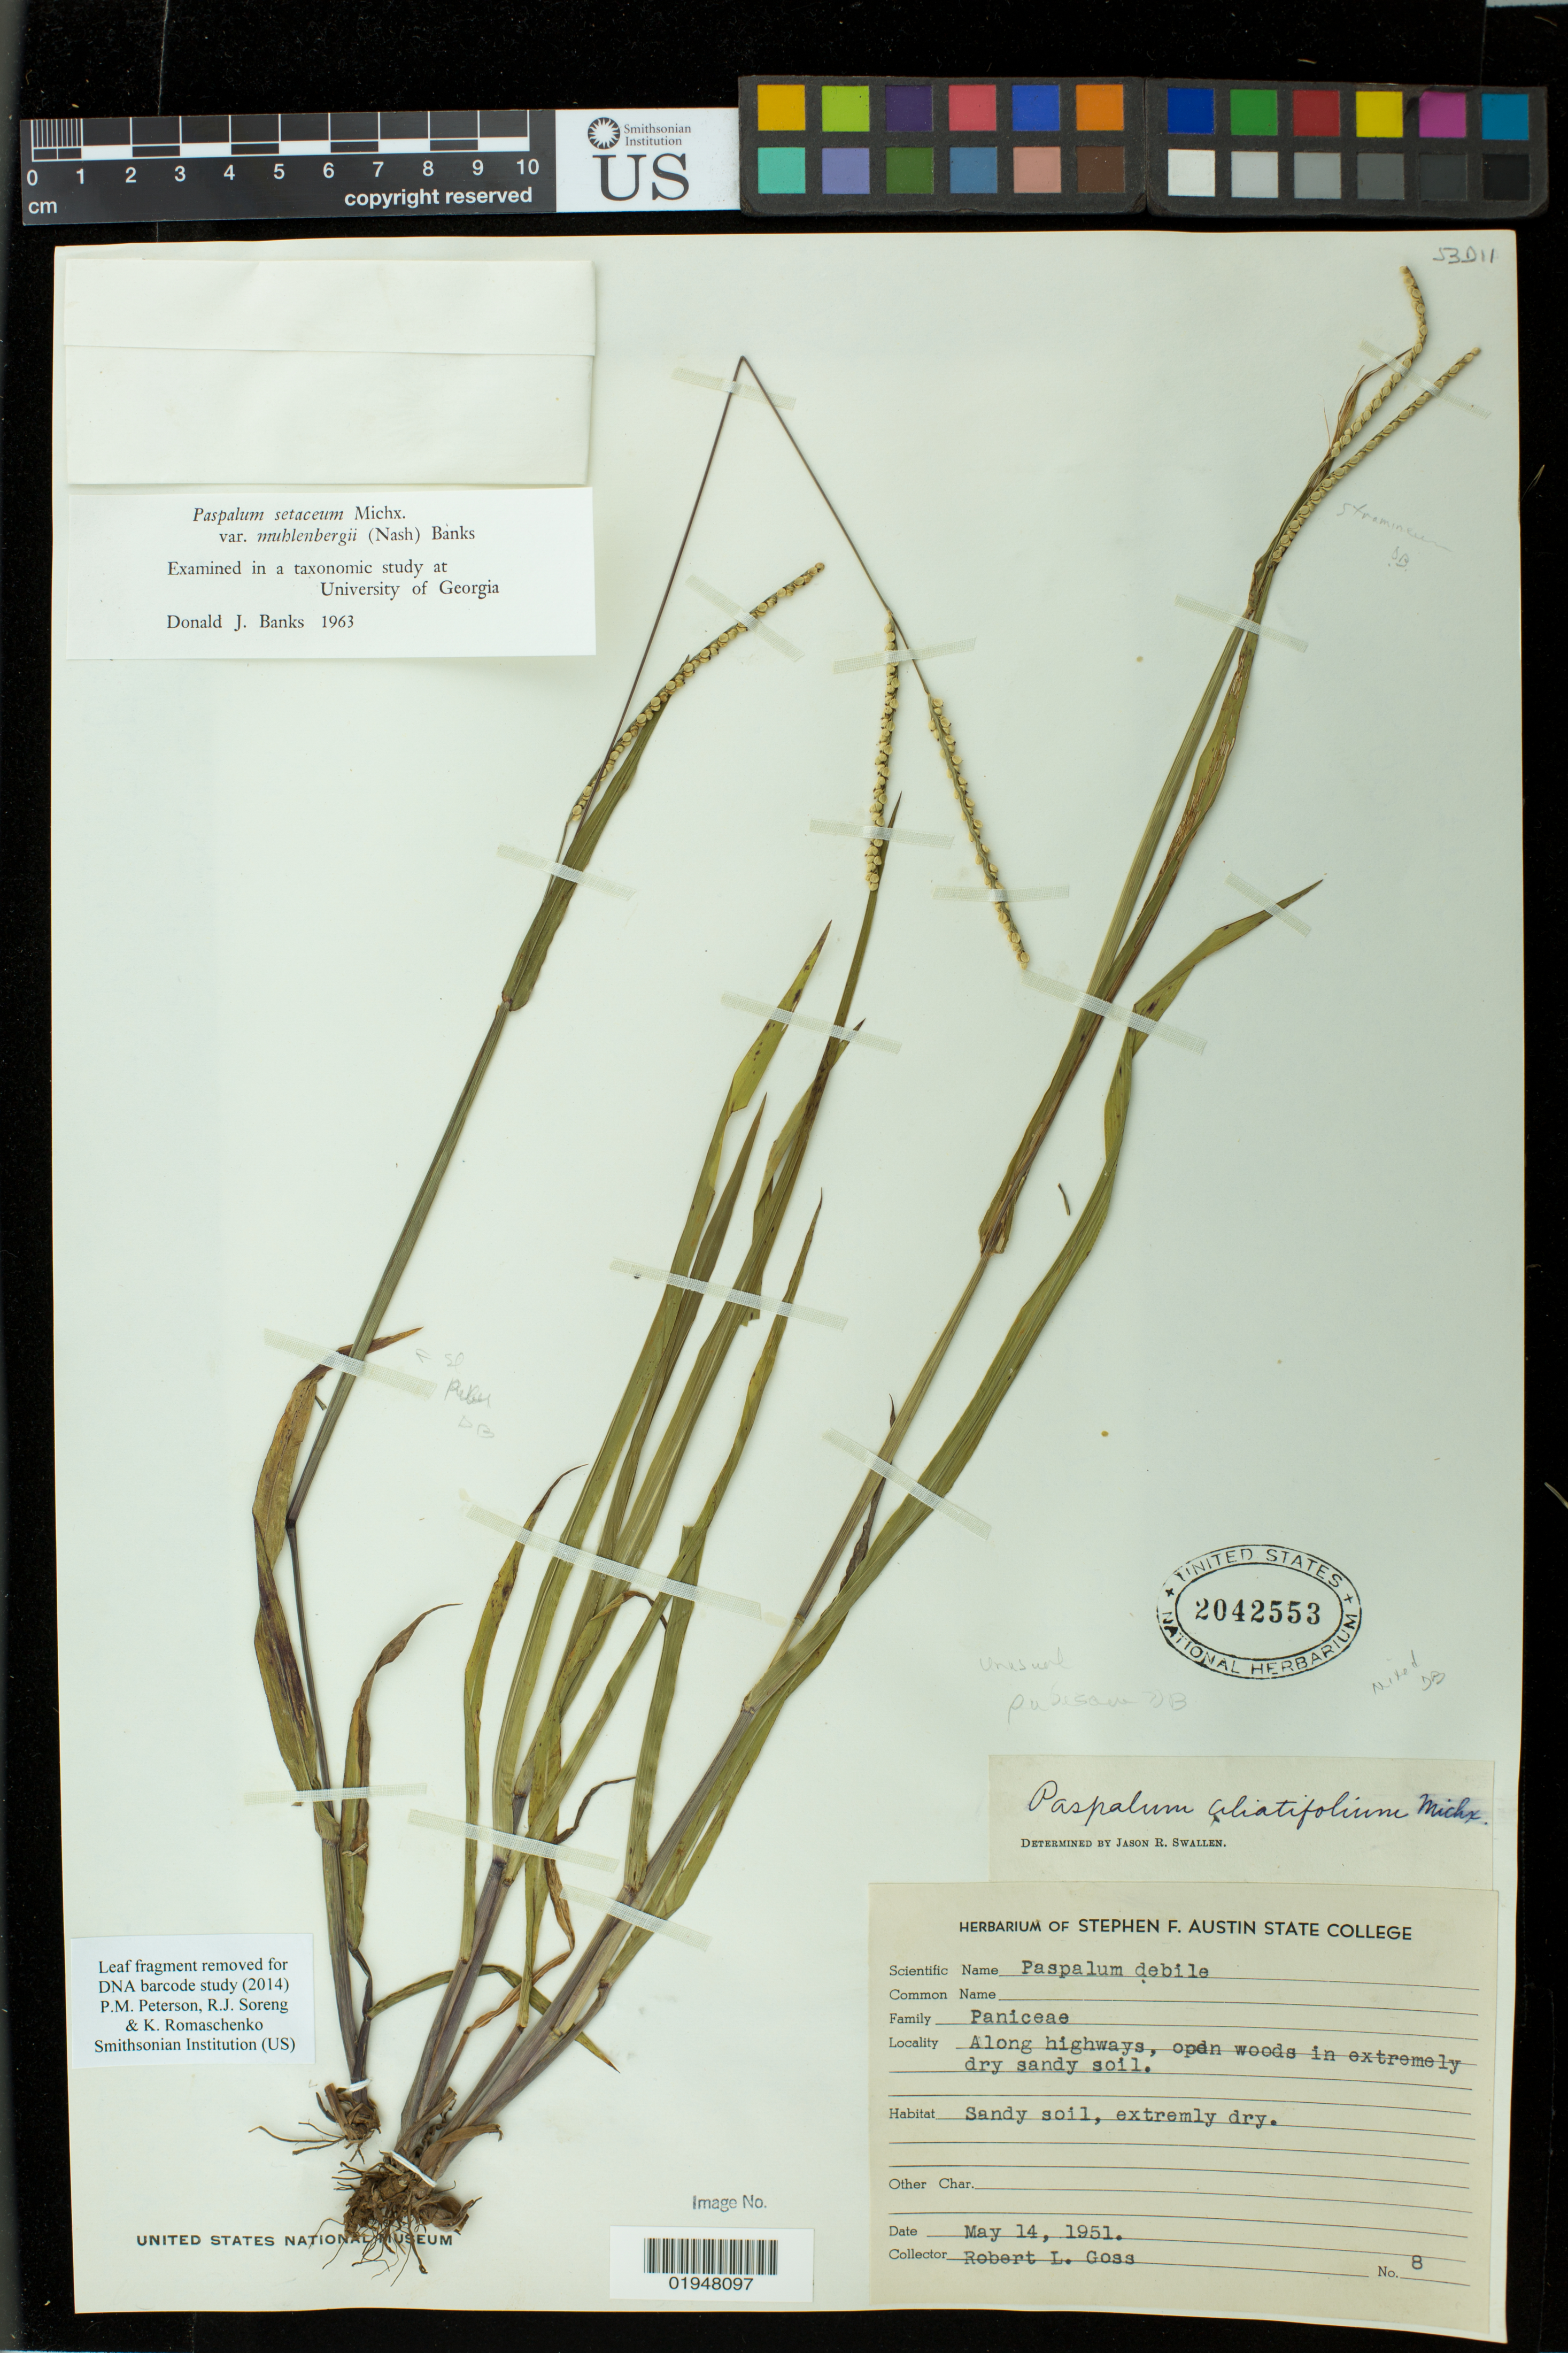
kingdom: Plantae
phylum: Tracheophyta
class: Liliopsida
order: Poales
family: Poaceae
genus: Paspalum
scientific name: Paspalum ciliatifolium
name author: Michx.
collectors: R. Goss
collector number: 8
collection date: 1951-05-14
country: United States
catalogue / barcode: US 2042553